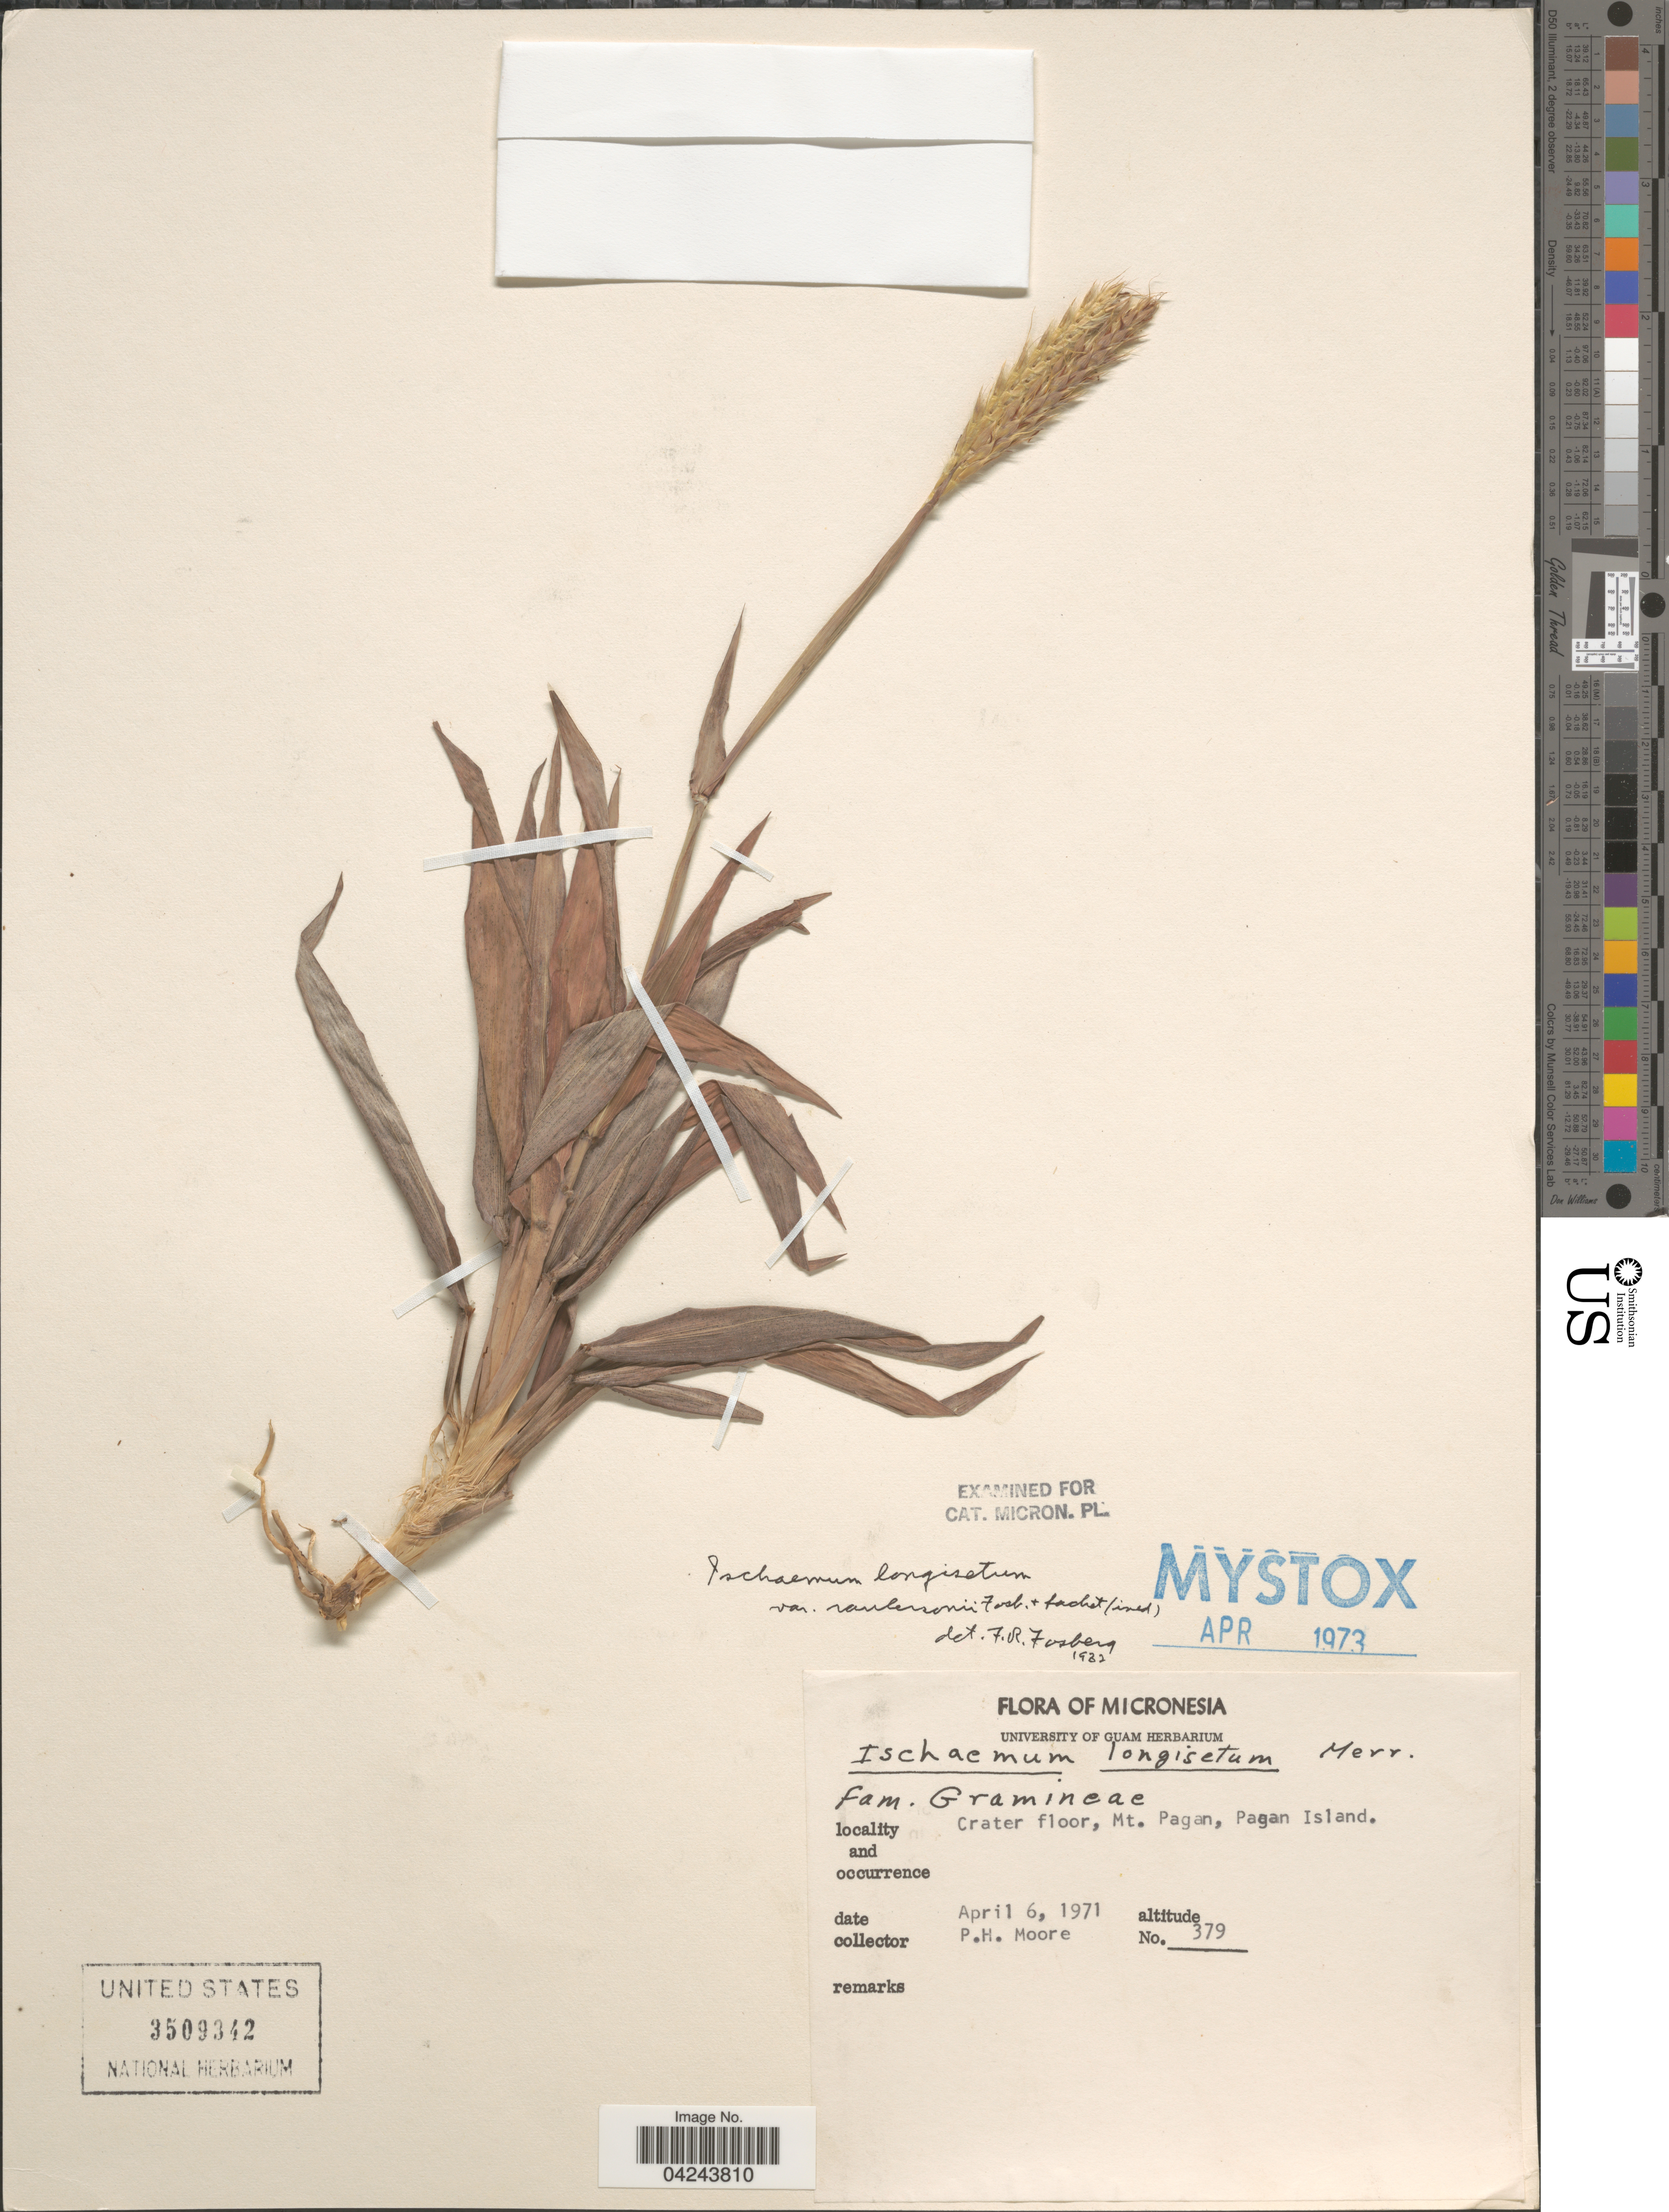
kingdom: Plantae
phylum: Tracheophyta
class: Liliopsida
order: Poales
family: Poaceae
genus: Ischaemum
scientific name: Ischaemum longisetum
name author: Merr.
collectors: P. H. Moore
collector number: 379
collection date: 1971-04-06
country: Northern Mariana Islands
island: Pagan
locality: Micronesia. Crater floor, Mt. Pagan, Pagan Island.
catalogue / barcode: US 3509342